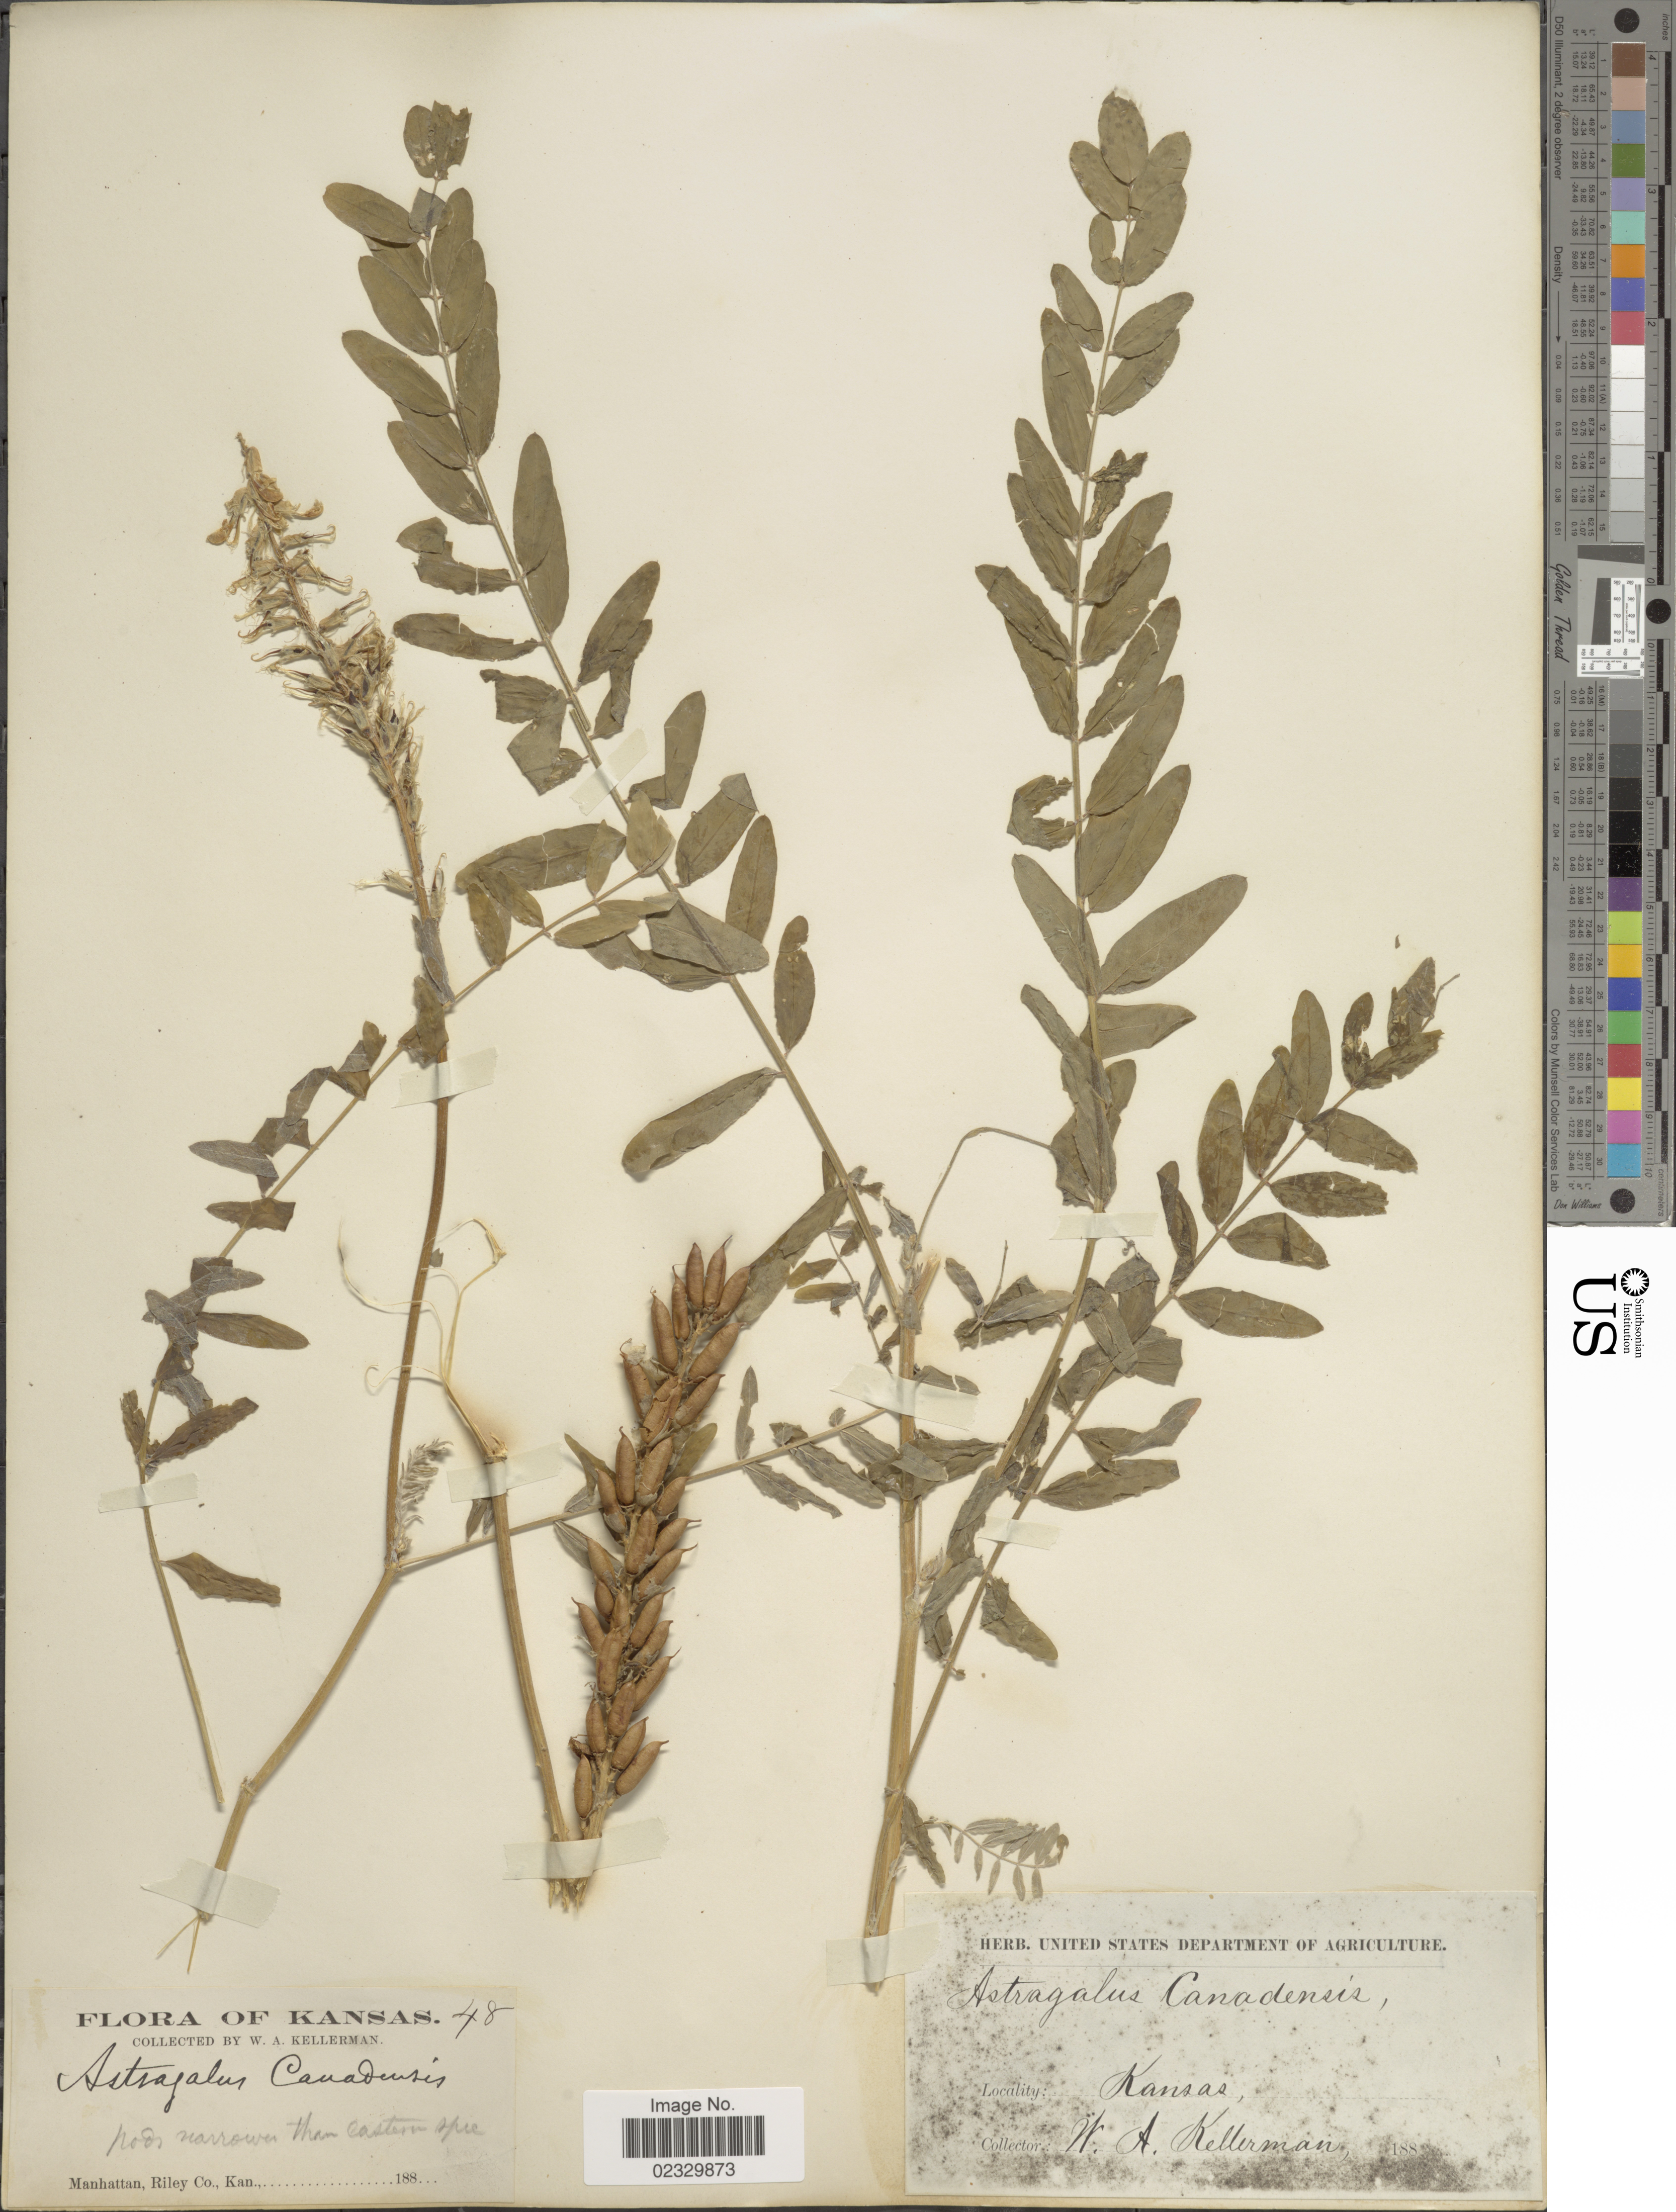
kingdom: Plantae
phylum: Tracheophyta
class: Magnoliopsida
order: Fabales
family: Fabaceae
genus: Astragalus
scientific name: Astragalus canadensis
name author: L.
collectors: W. Kellerman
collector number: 48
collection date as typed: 188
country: United States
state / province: Kansas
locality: Manhattan, Riley Co.